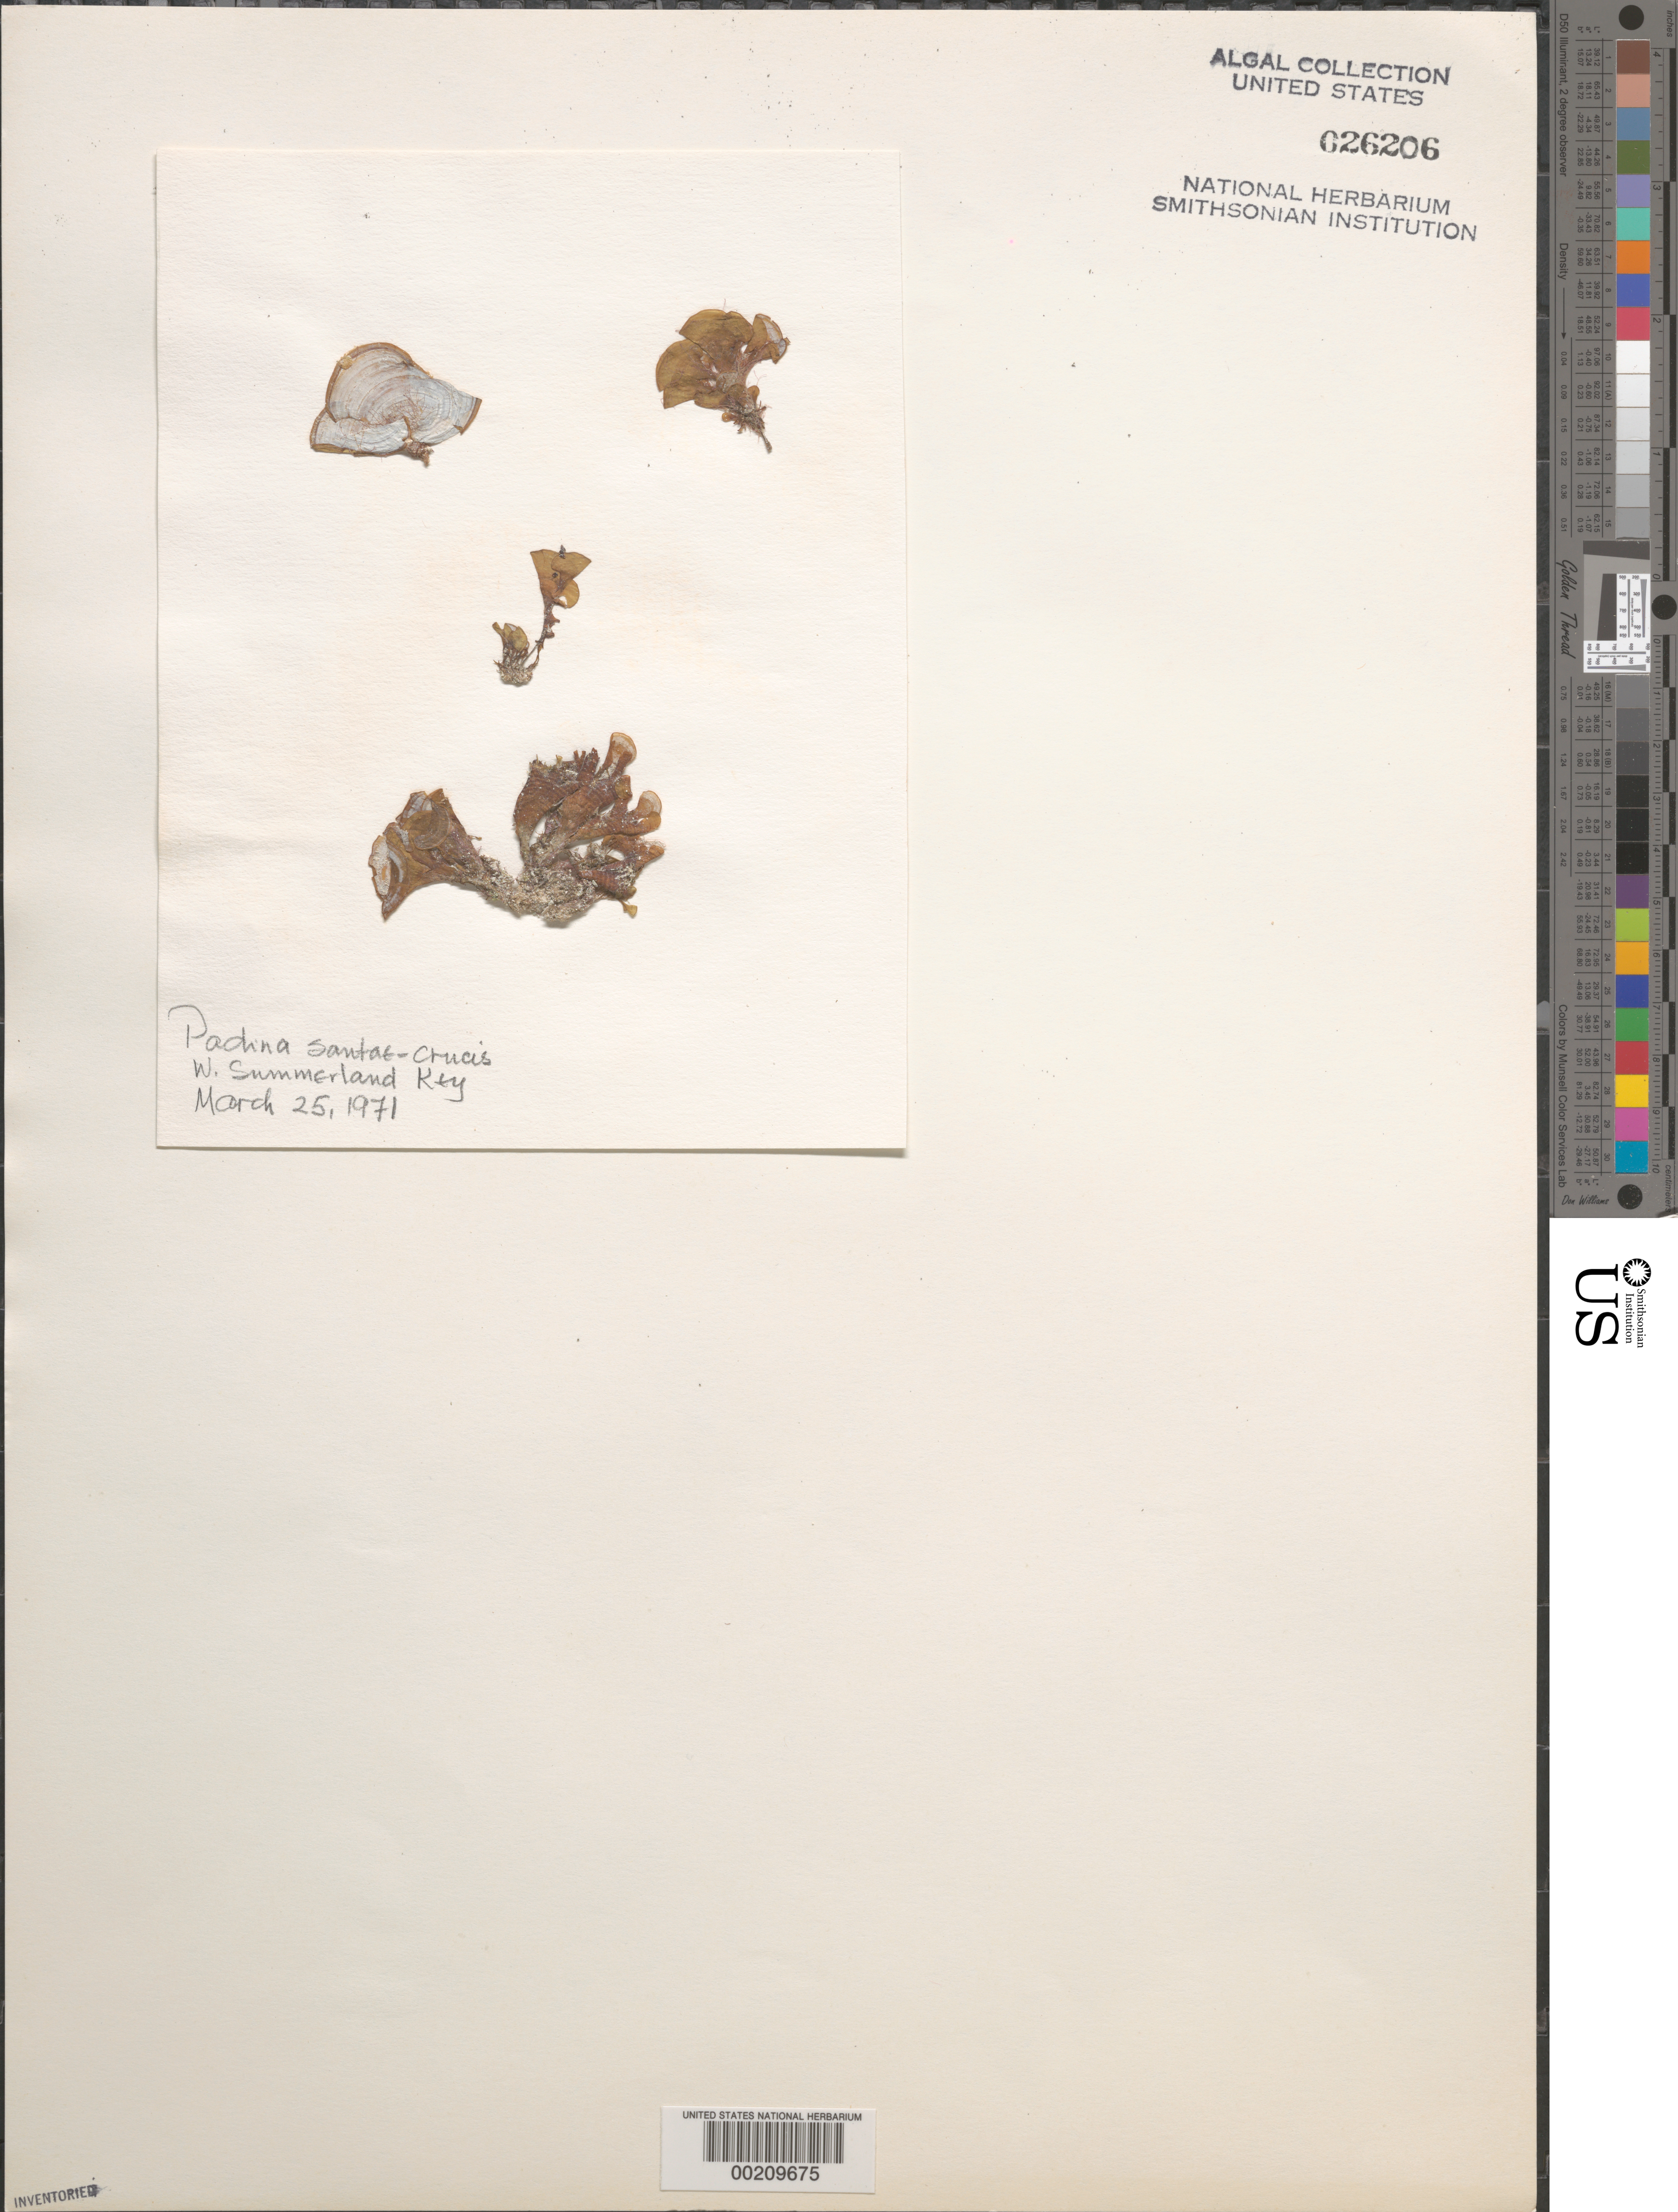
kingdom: Chromista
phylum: Ochrophyta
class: Phaeophyceae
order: Dictyotales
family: Dictyotaceae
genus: Padina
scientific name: Padina sanctae-crucis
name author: Børgesen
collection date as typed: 25 Mar 1971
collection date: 1971-03-25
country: United States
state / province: Florida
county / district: Monroe County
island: West Summerland Key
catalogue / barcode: US 26206